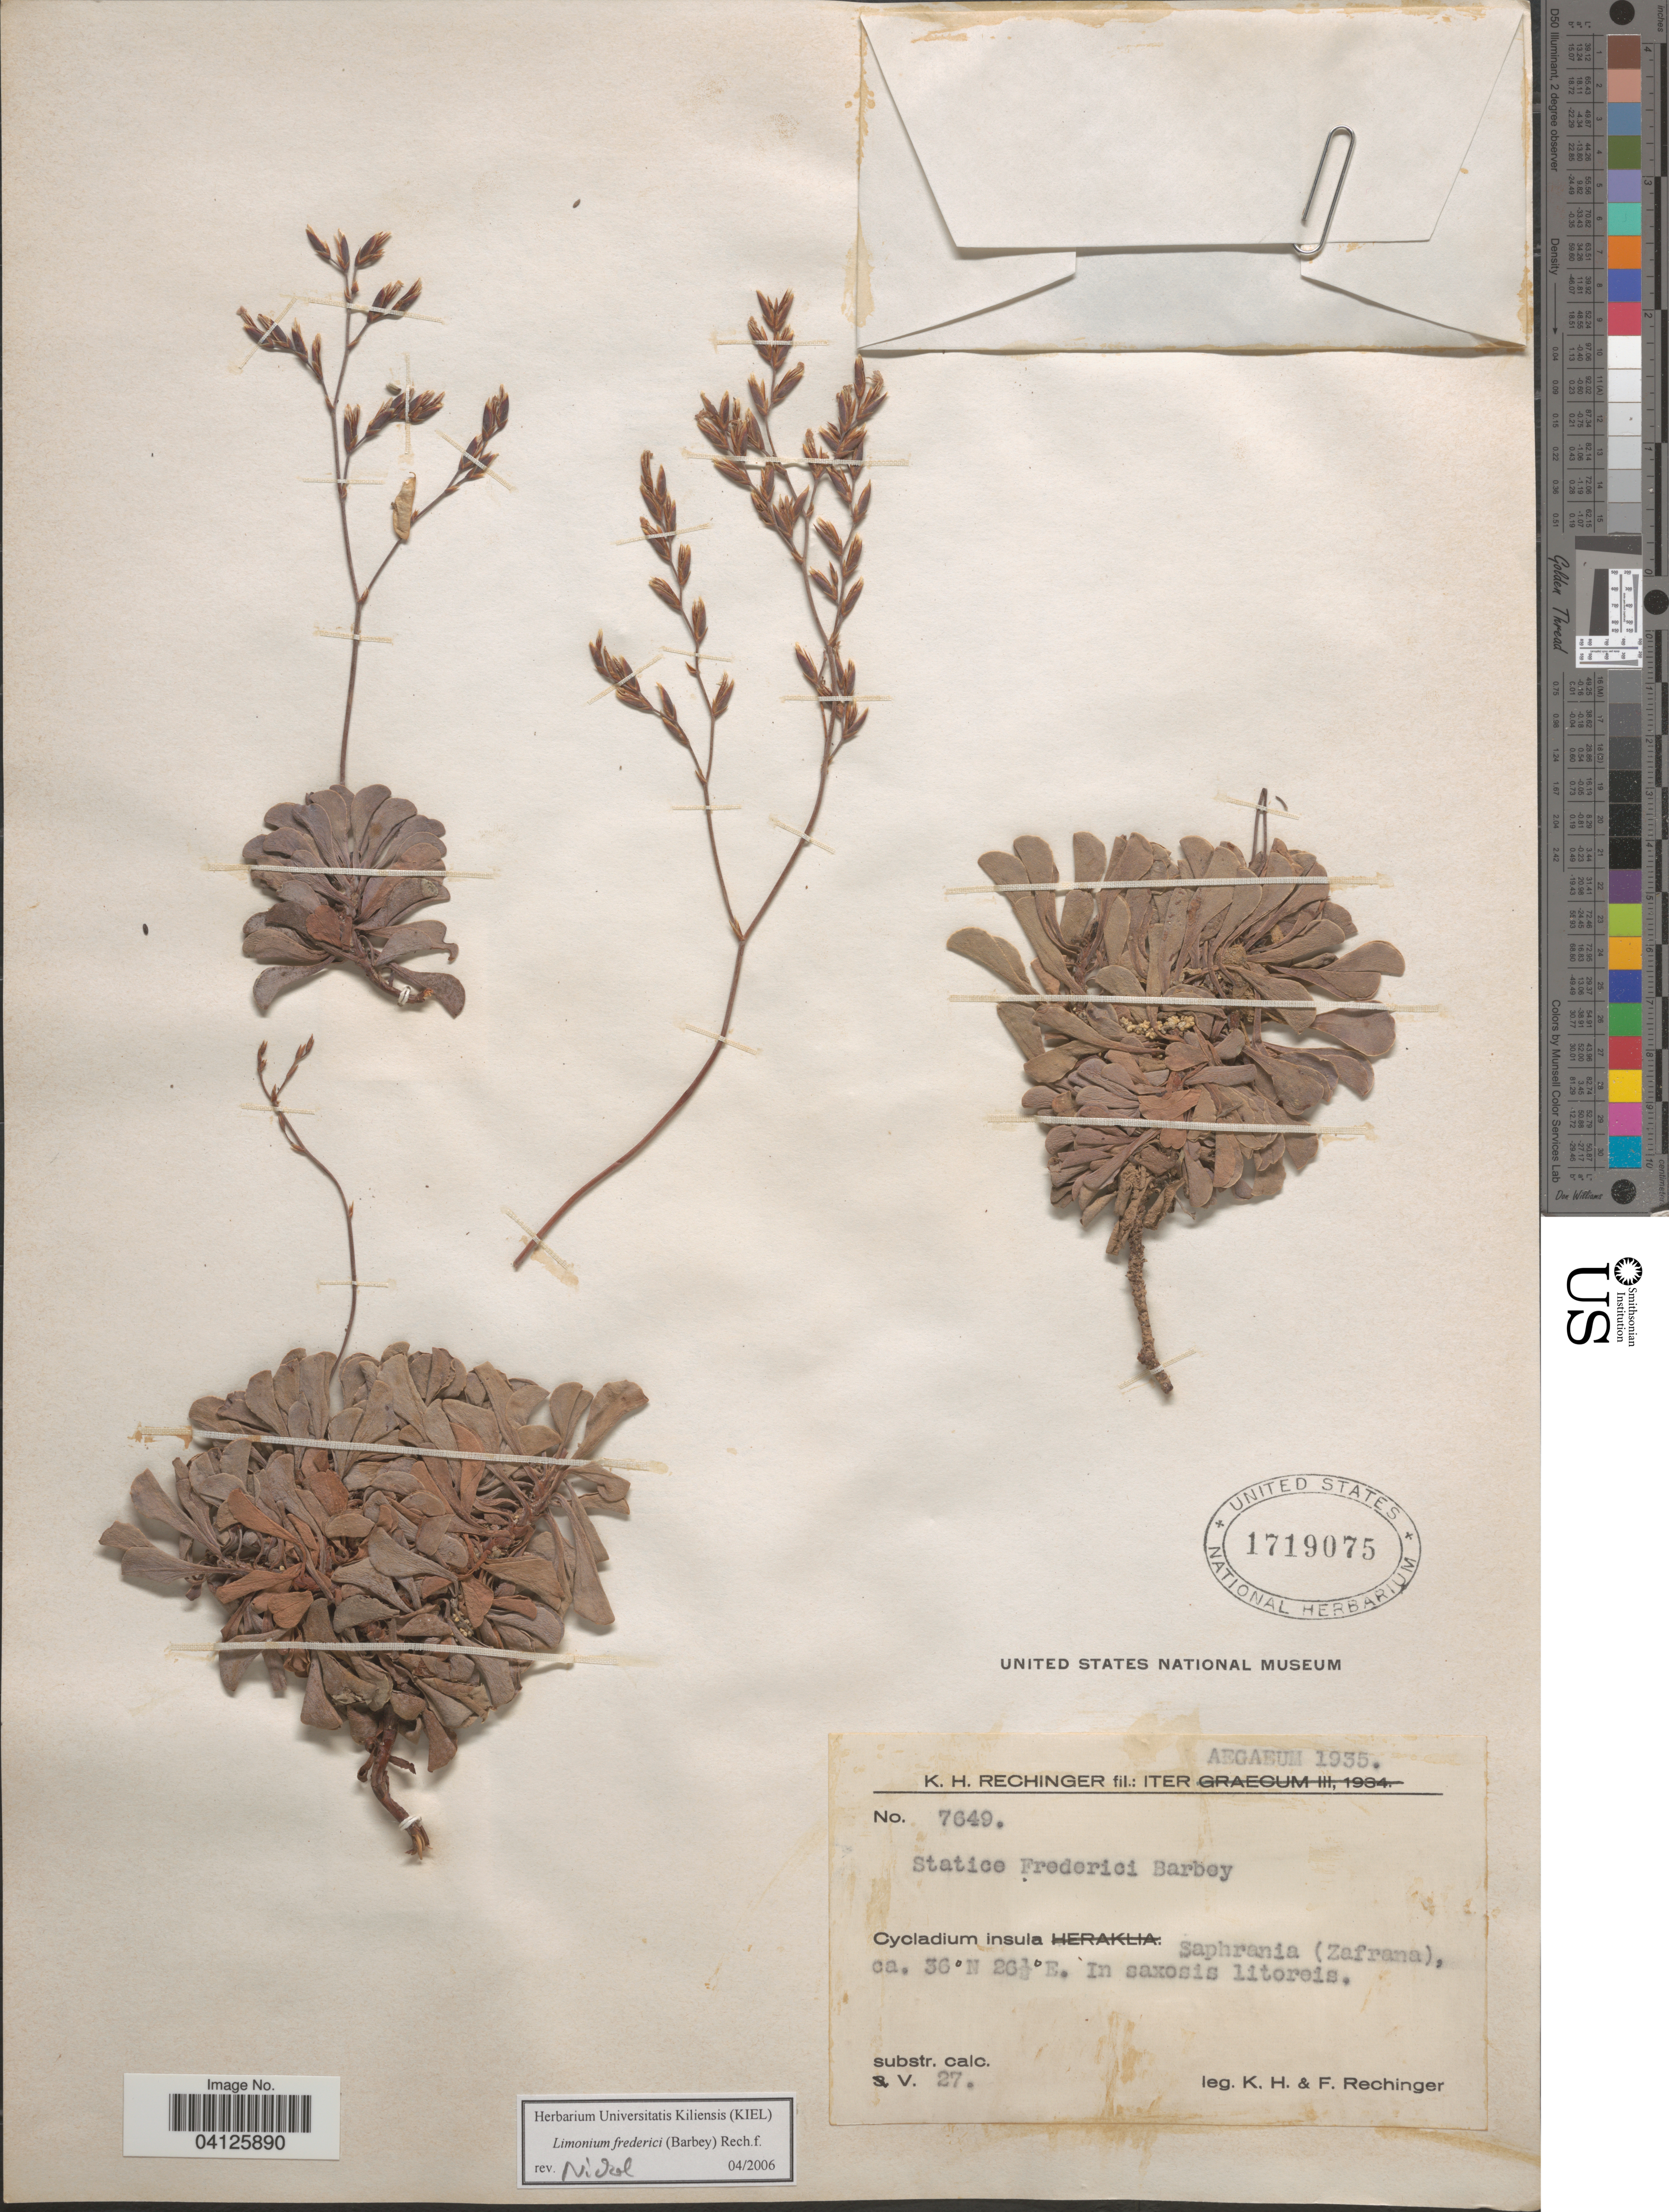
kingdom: Plantae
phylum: Tracheophyta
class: Magnoliopsida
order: Caryophyllales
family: Plumbaginaceae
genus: Limonium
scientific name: Limonium frederici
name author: (Barbey) Rech. f.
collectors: K. H. Rechinger & F. Rechinger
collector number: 7649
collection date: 1935-05-27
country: Egypt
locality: Iter Aegaeum 1935. Cycladium insula: Saphrania (Zafrana).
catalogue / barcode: US 1719075